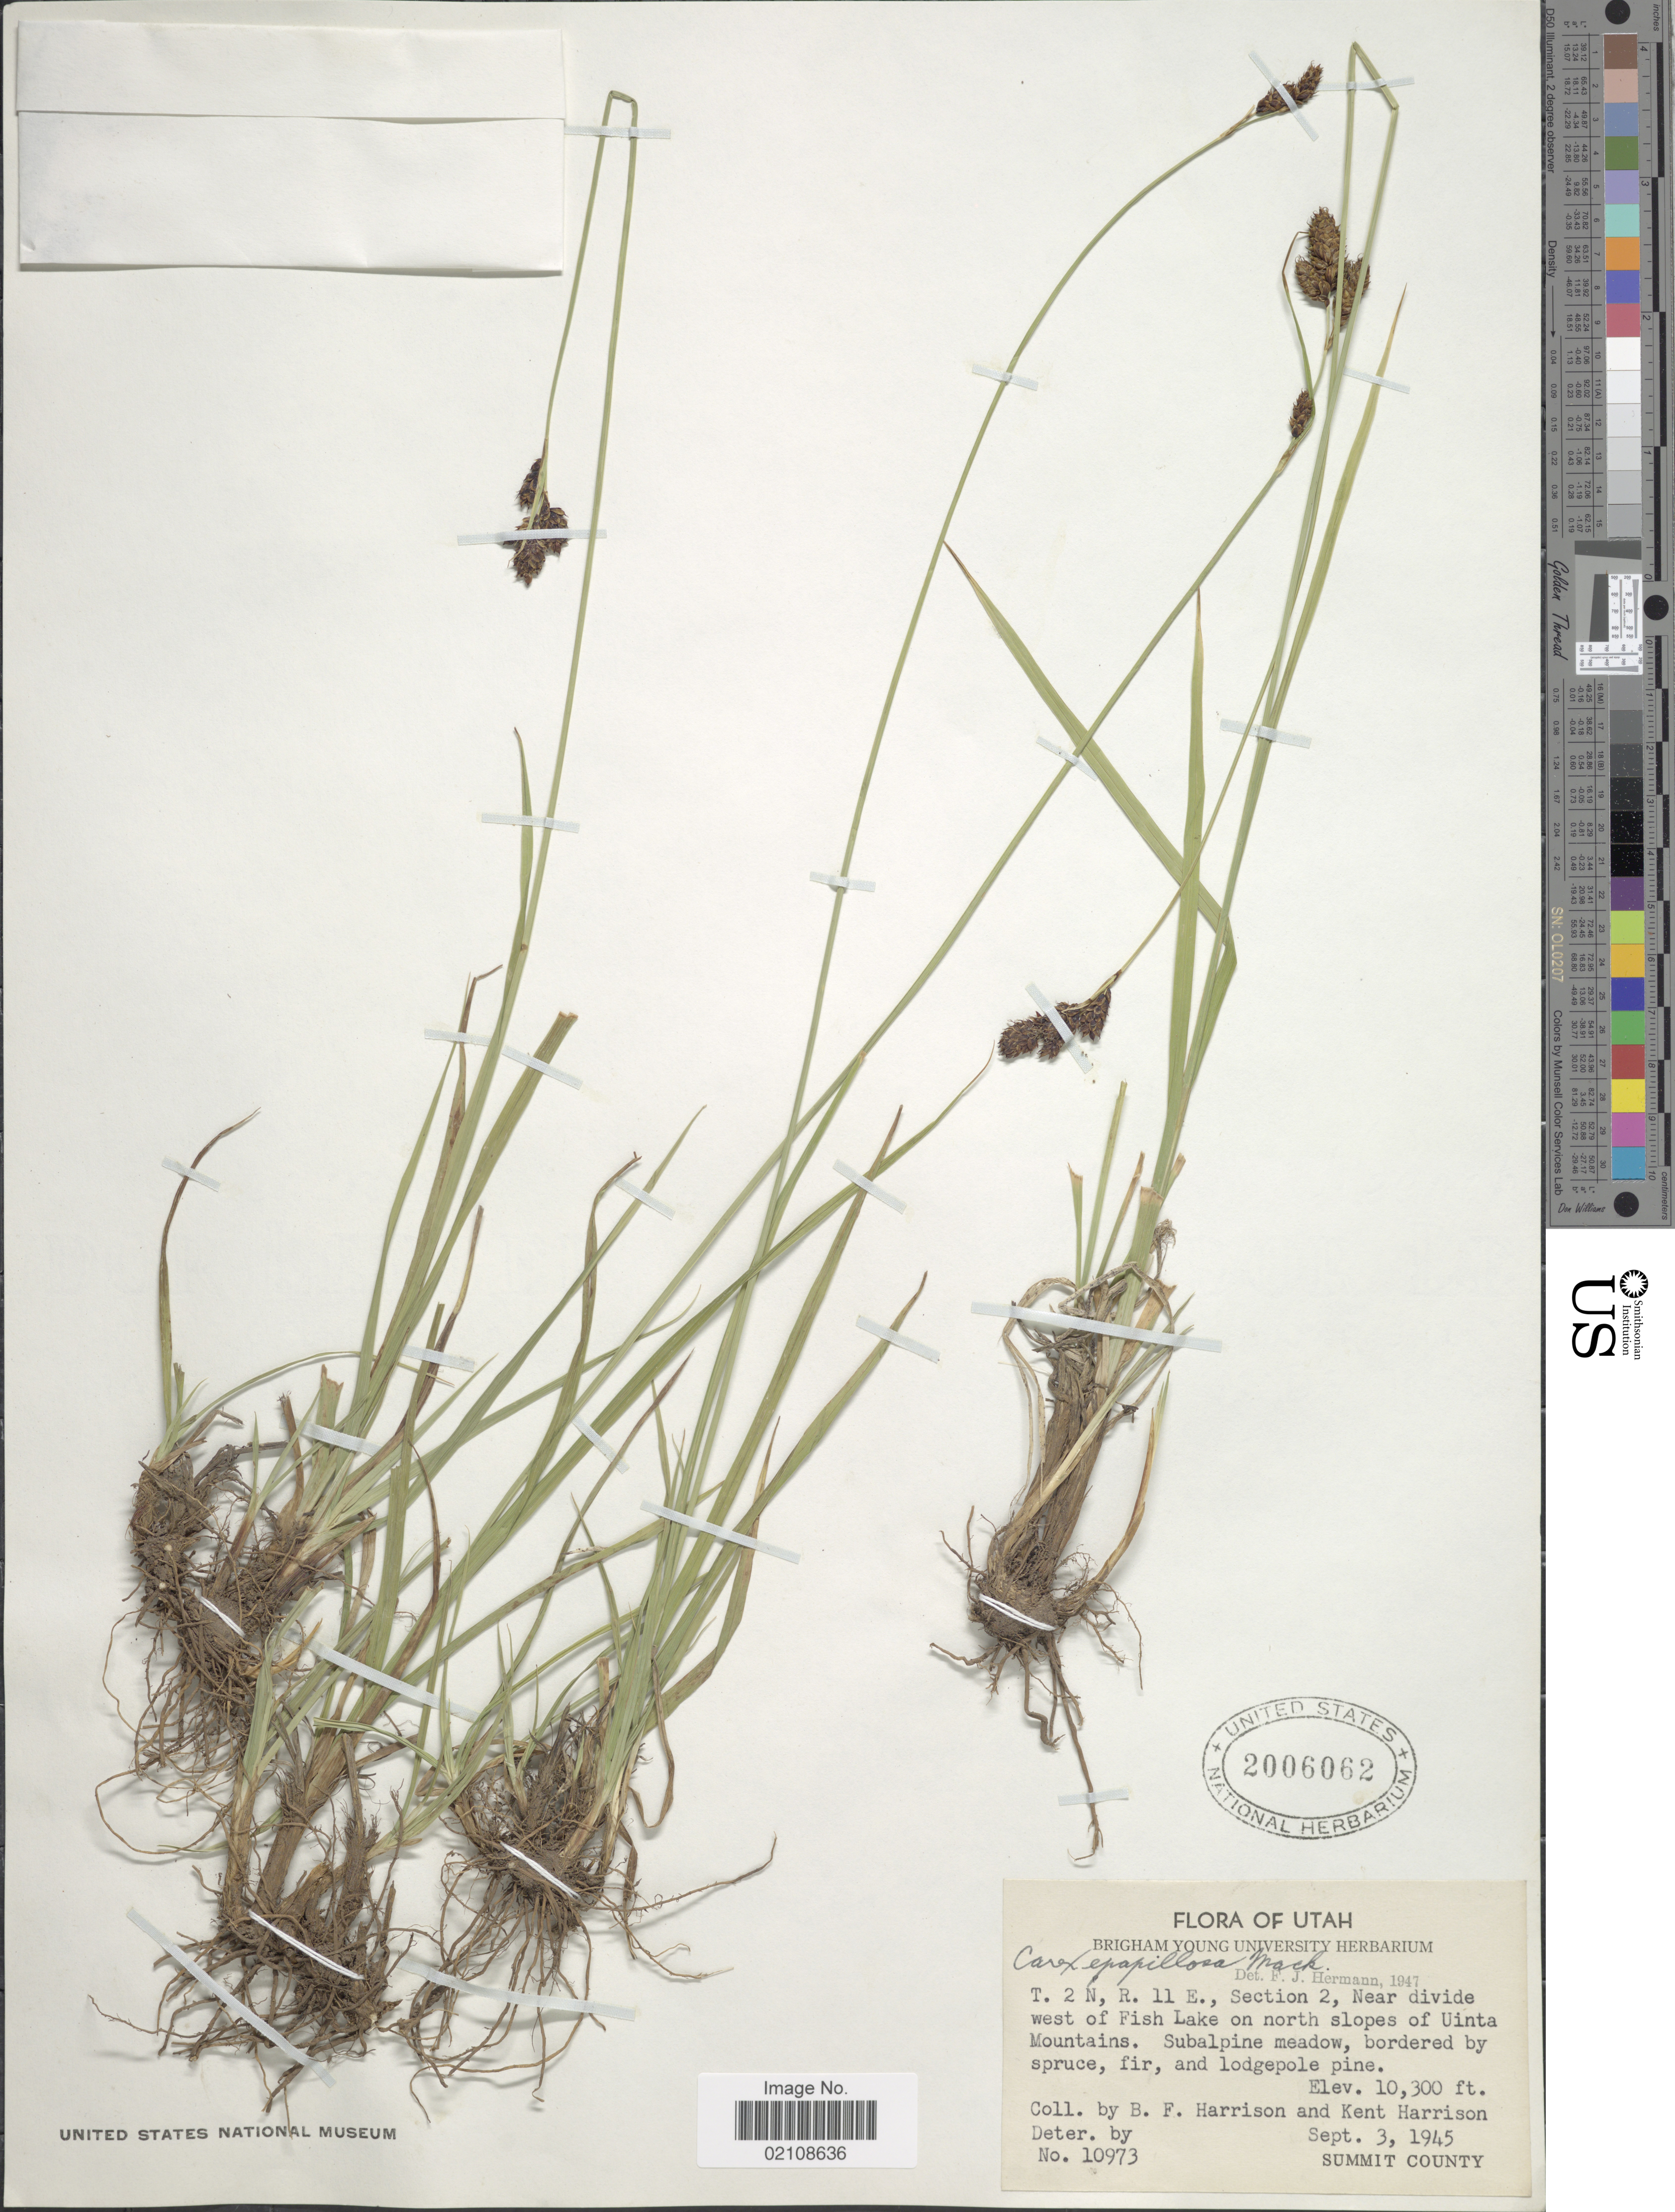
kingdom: Plantae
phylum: Tracheophyta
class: Liliopsida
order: Poales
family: Cyperaceae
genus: Carex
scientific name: Carex epapillosa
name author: Mack.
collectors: B. F. Harrison & K. Harrison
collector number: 10973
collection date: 1945-09-03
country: United States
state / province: Utah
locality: T.2N, R.11E., Section 2, near divide west of Fish Lake on north slopes of Uinta Mountains, subalpine meadow, Summit County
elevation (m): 3139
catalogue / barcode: US 2006062